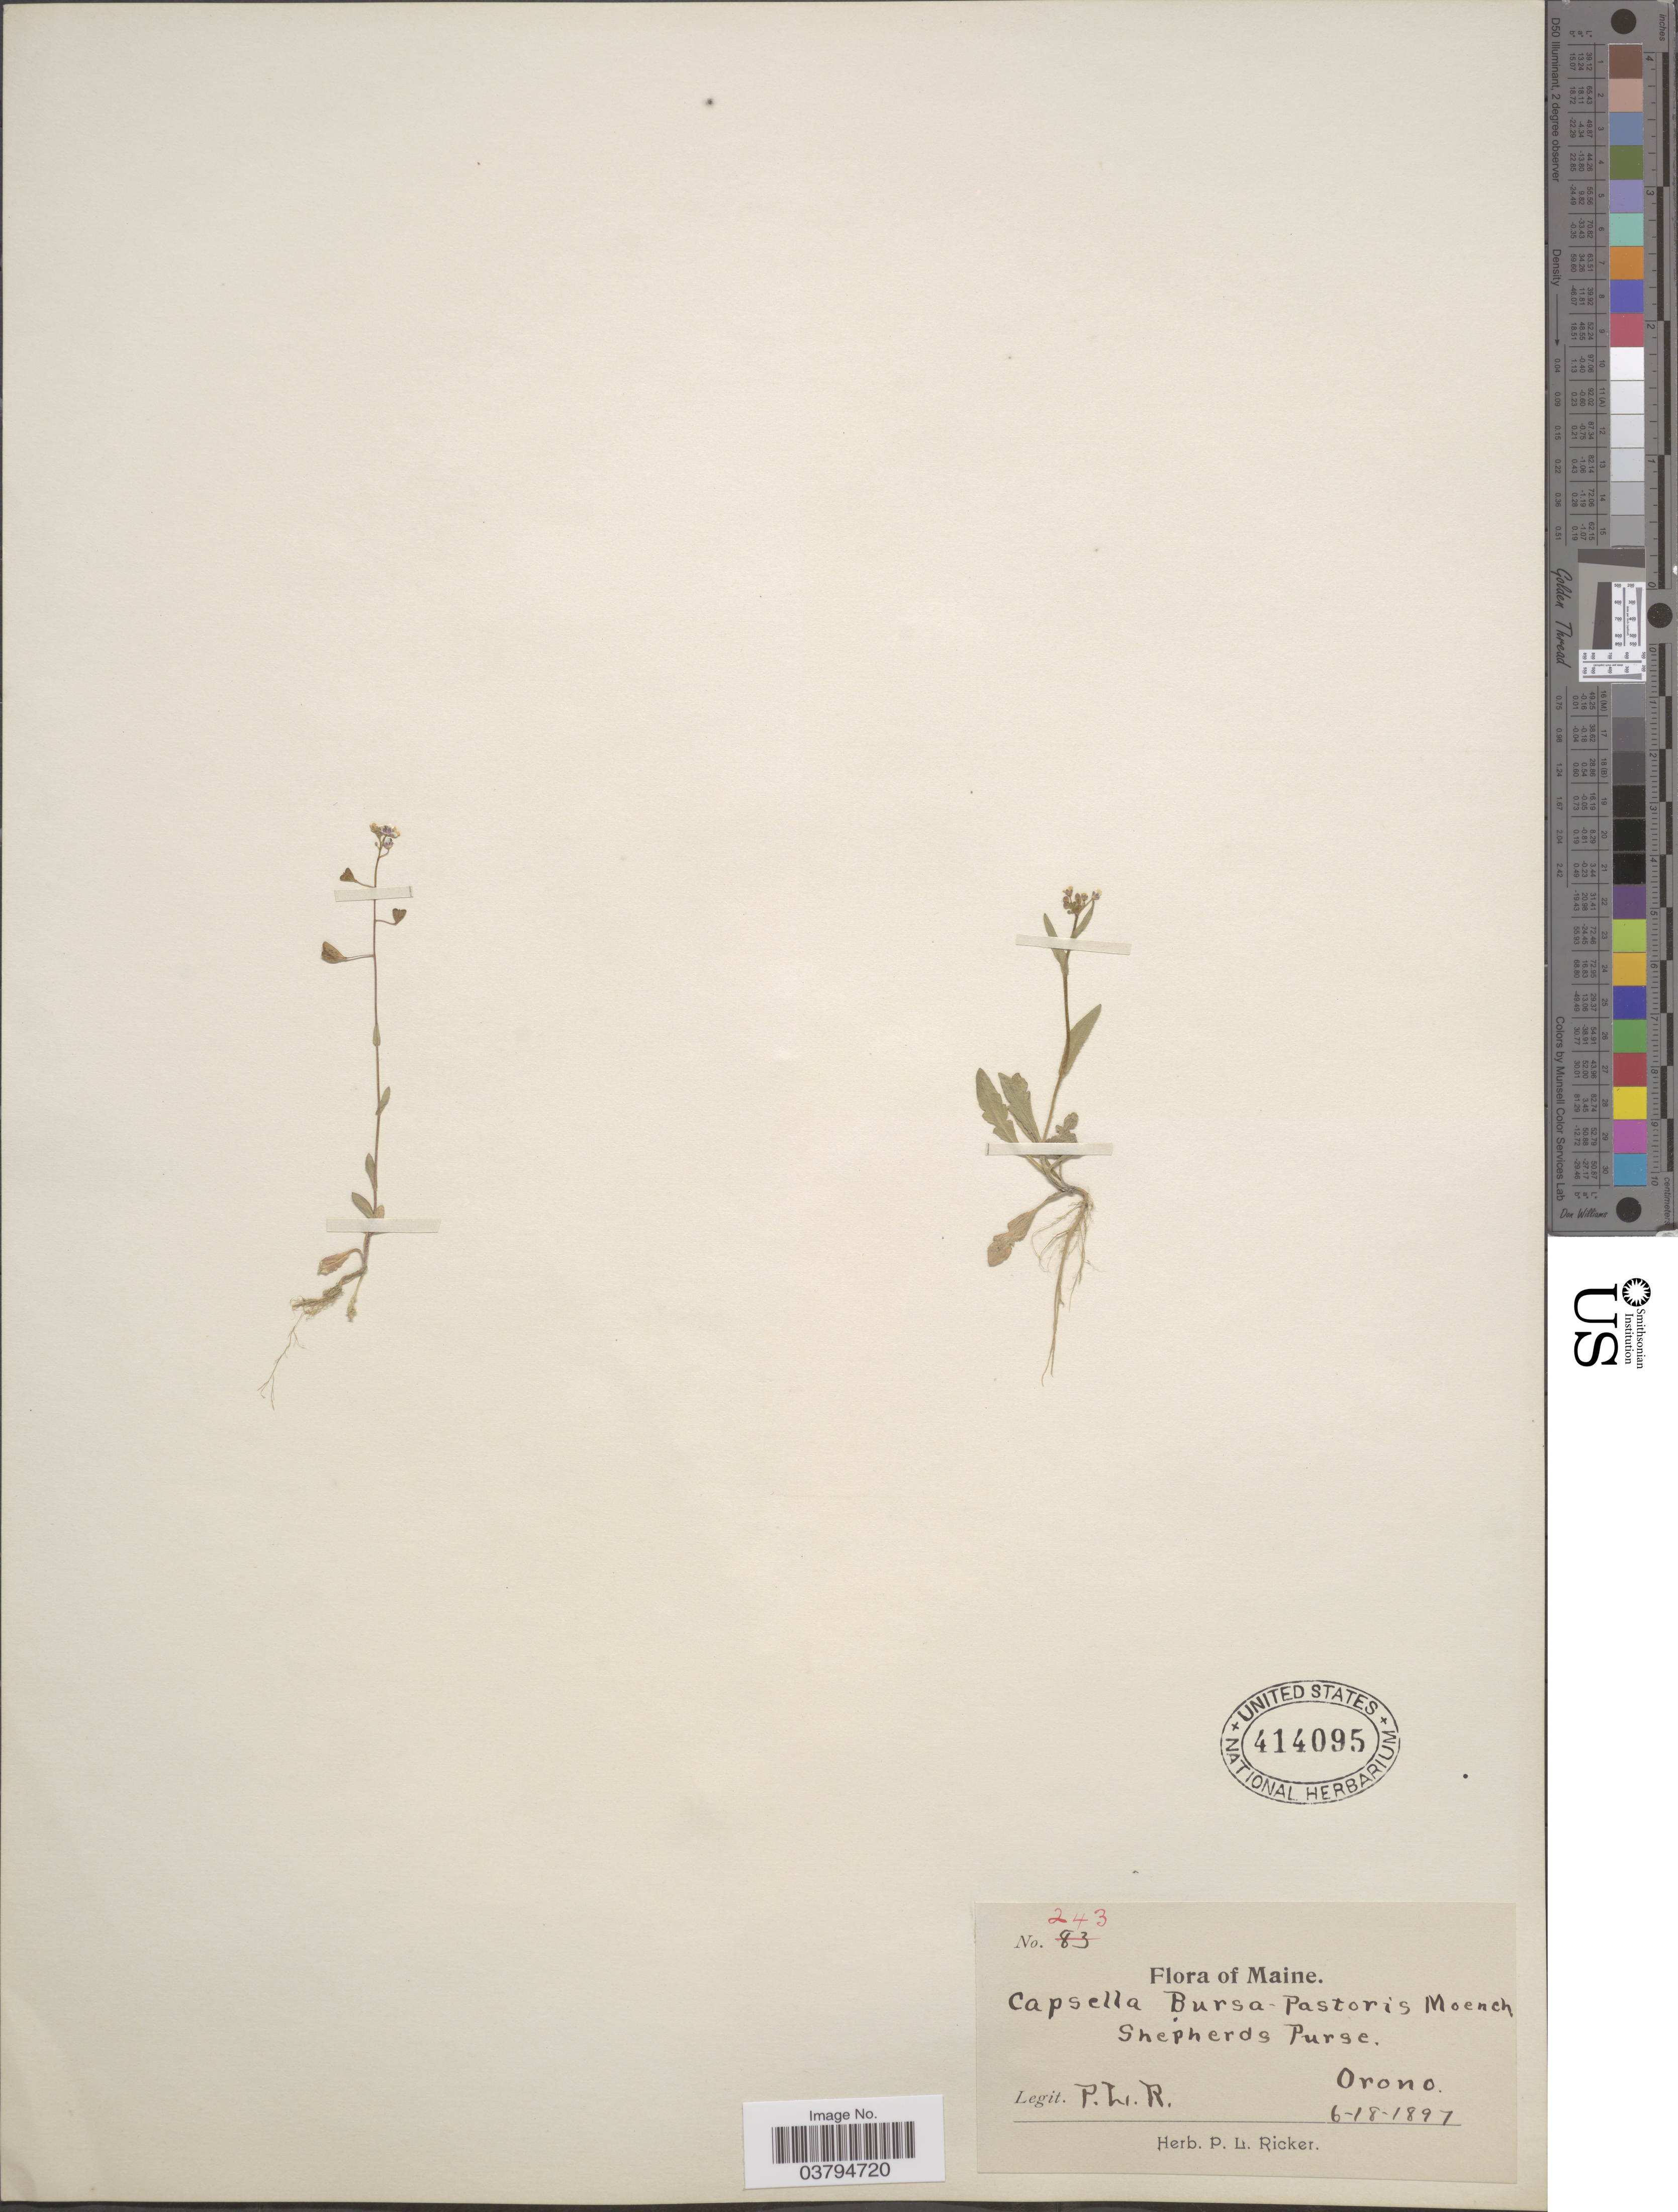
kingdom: Plantae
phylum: Tracheophyta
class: Magnoliopsida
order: Brassicales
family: Brassicaceae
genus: Capsella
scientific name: Capsella bursa-pastoris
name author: (L.) Medik.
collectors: P. Ricker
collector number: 243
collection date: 1897-06-18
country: United States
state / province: Maine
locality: Shepherds Purge. Orono.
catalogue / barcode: US 414095